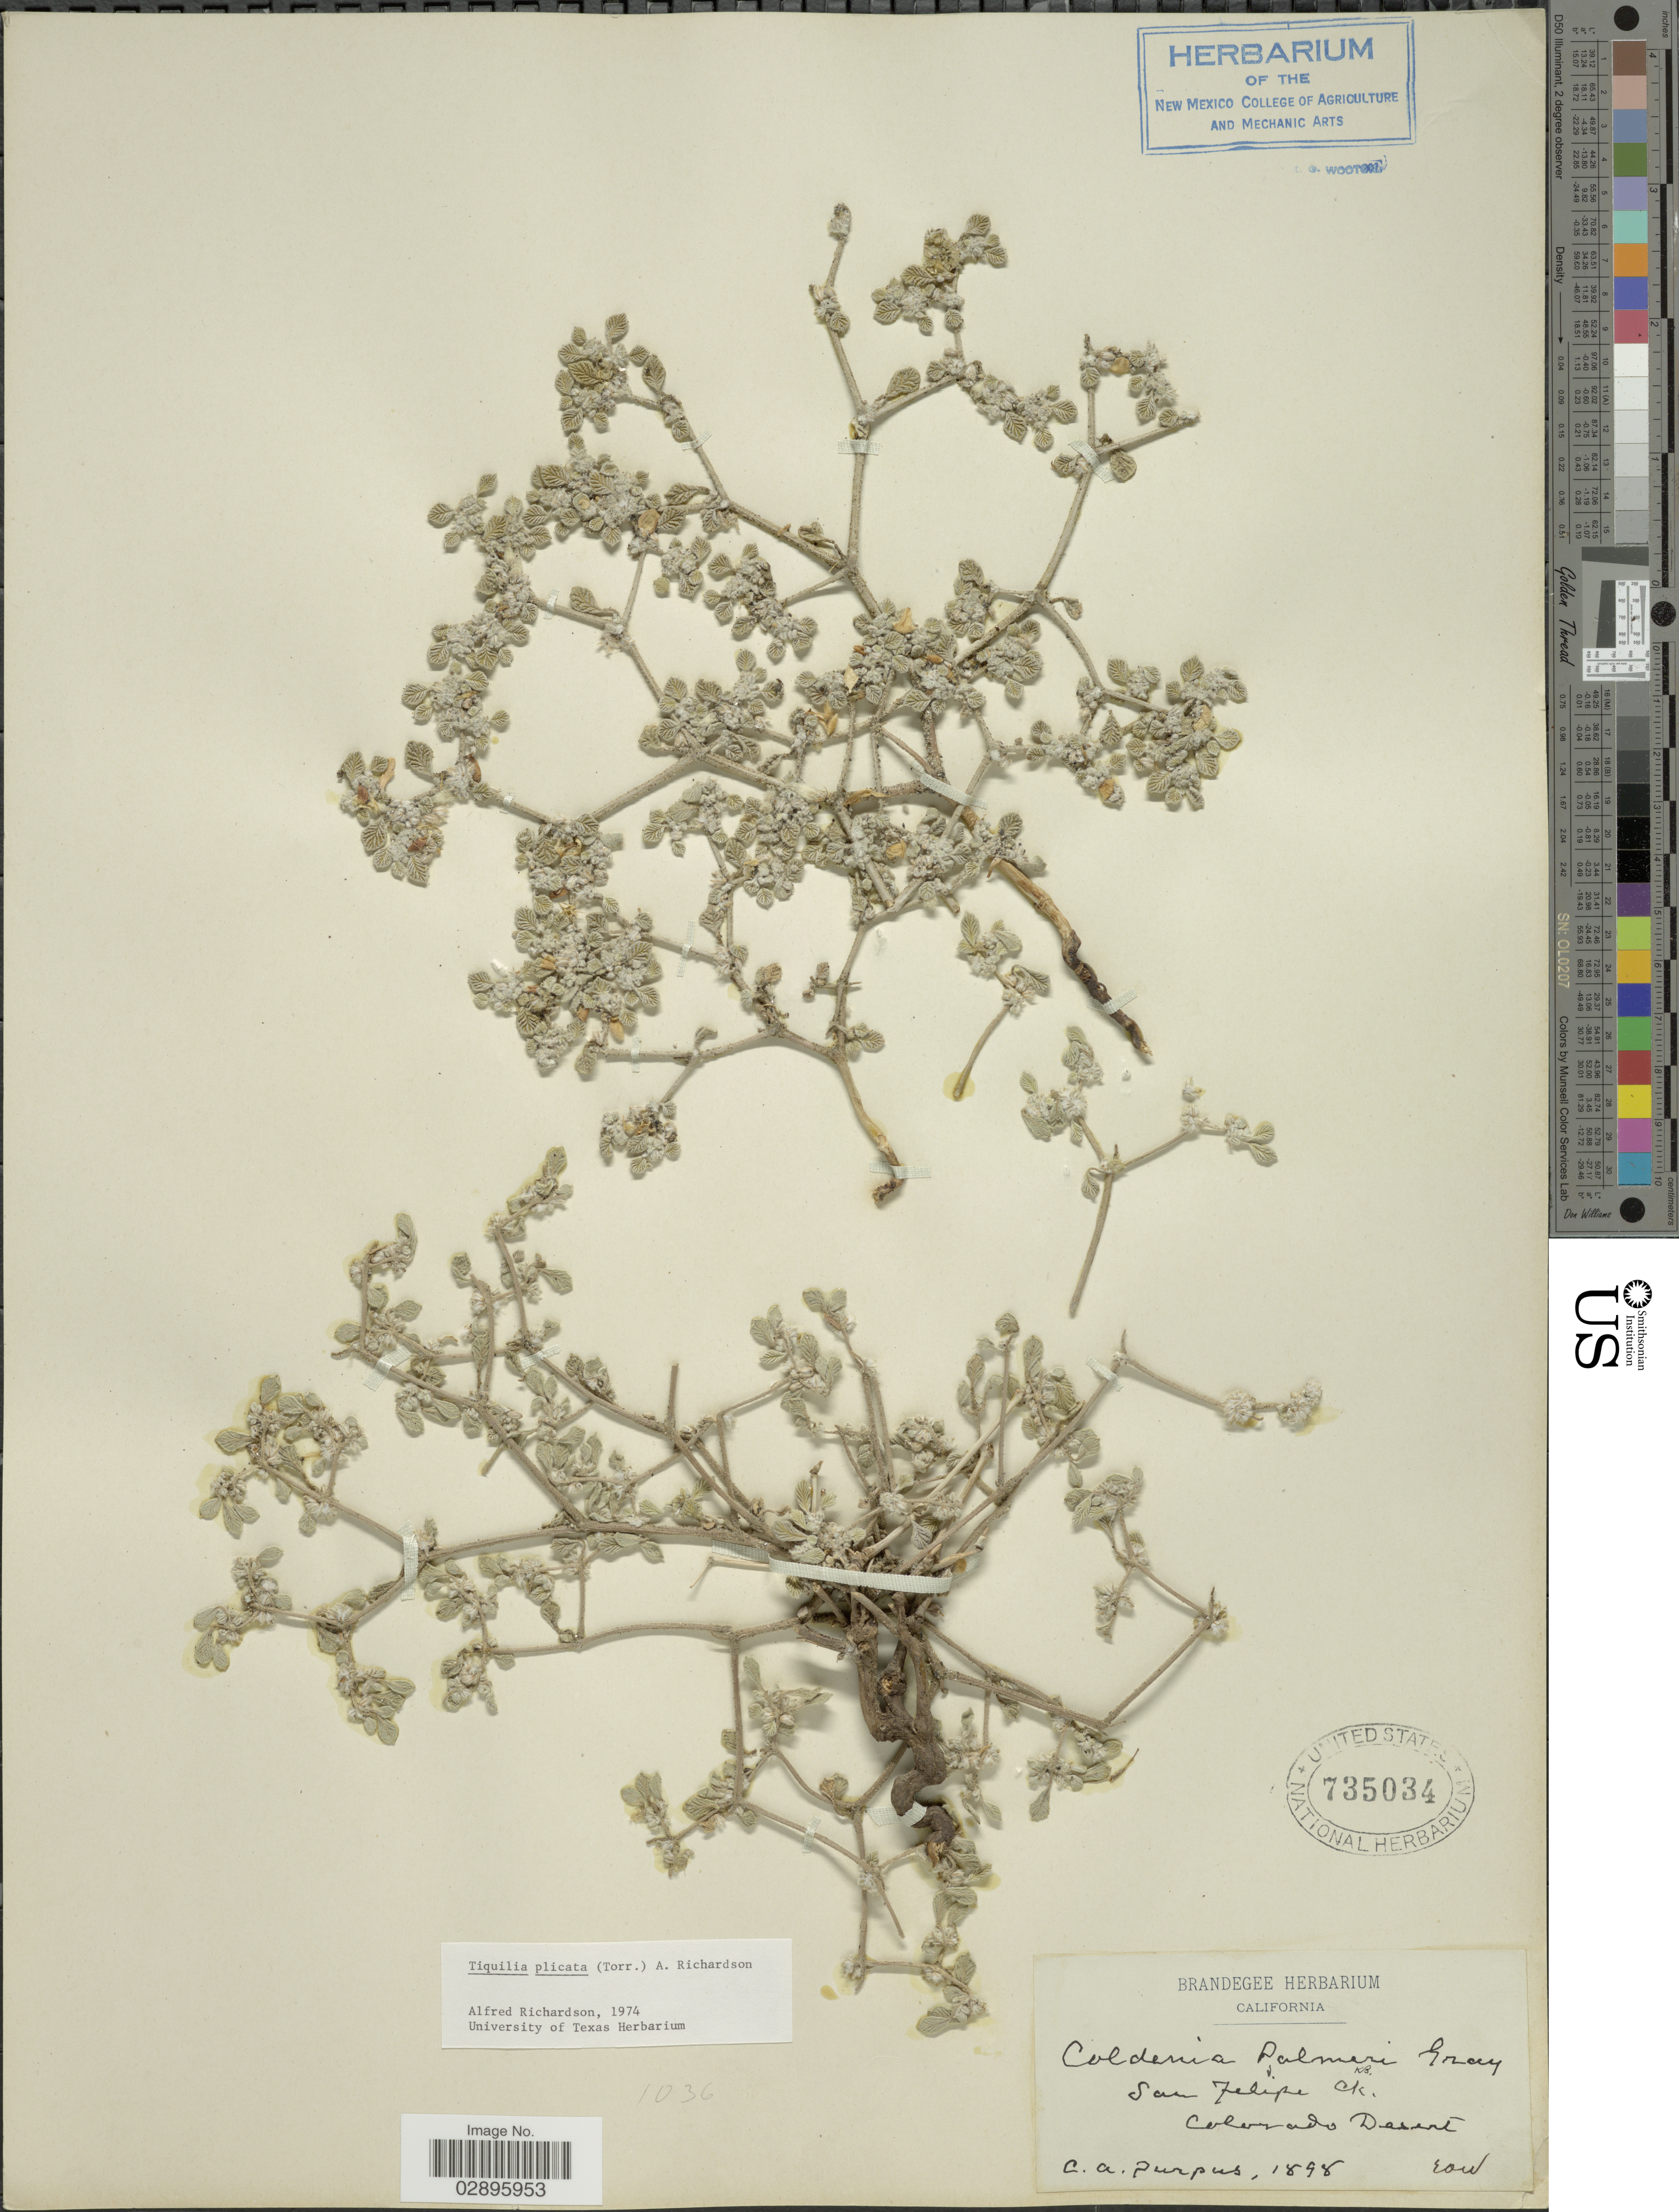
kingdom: Plantae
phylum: Tracheophyta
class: Magnoliopsida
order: Boraginales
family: Ehretiaceae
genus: Tiquilia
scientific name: Tiquilia plicata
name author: Torr.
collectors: C. A. Purpus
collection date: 1898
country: United States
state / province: California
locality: San Felipe, Colorado Desert.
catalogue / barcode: US 735034